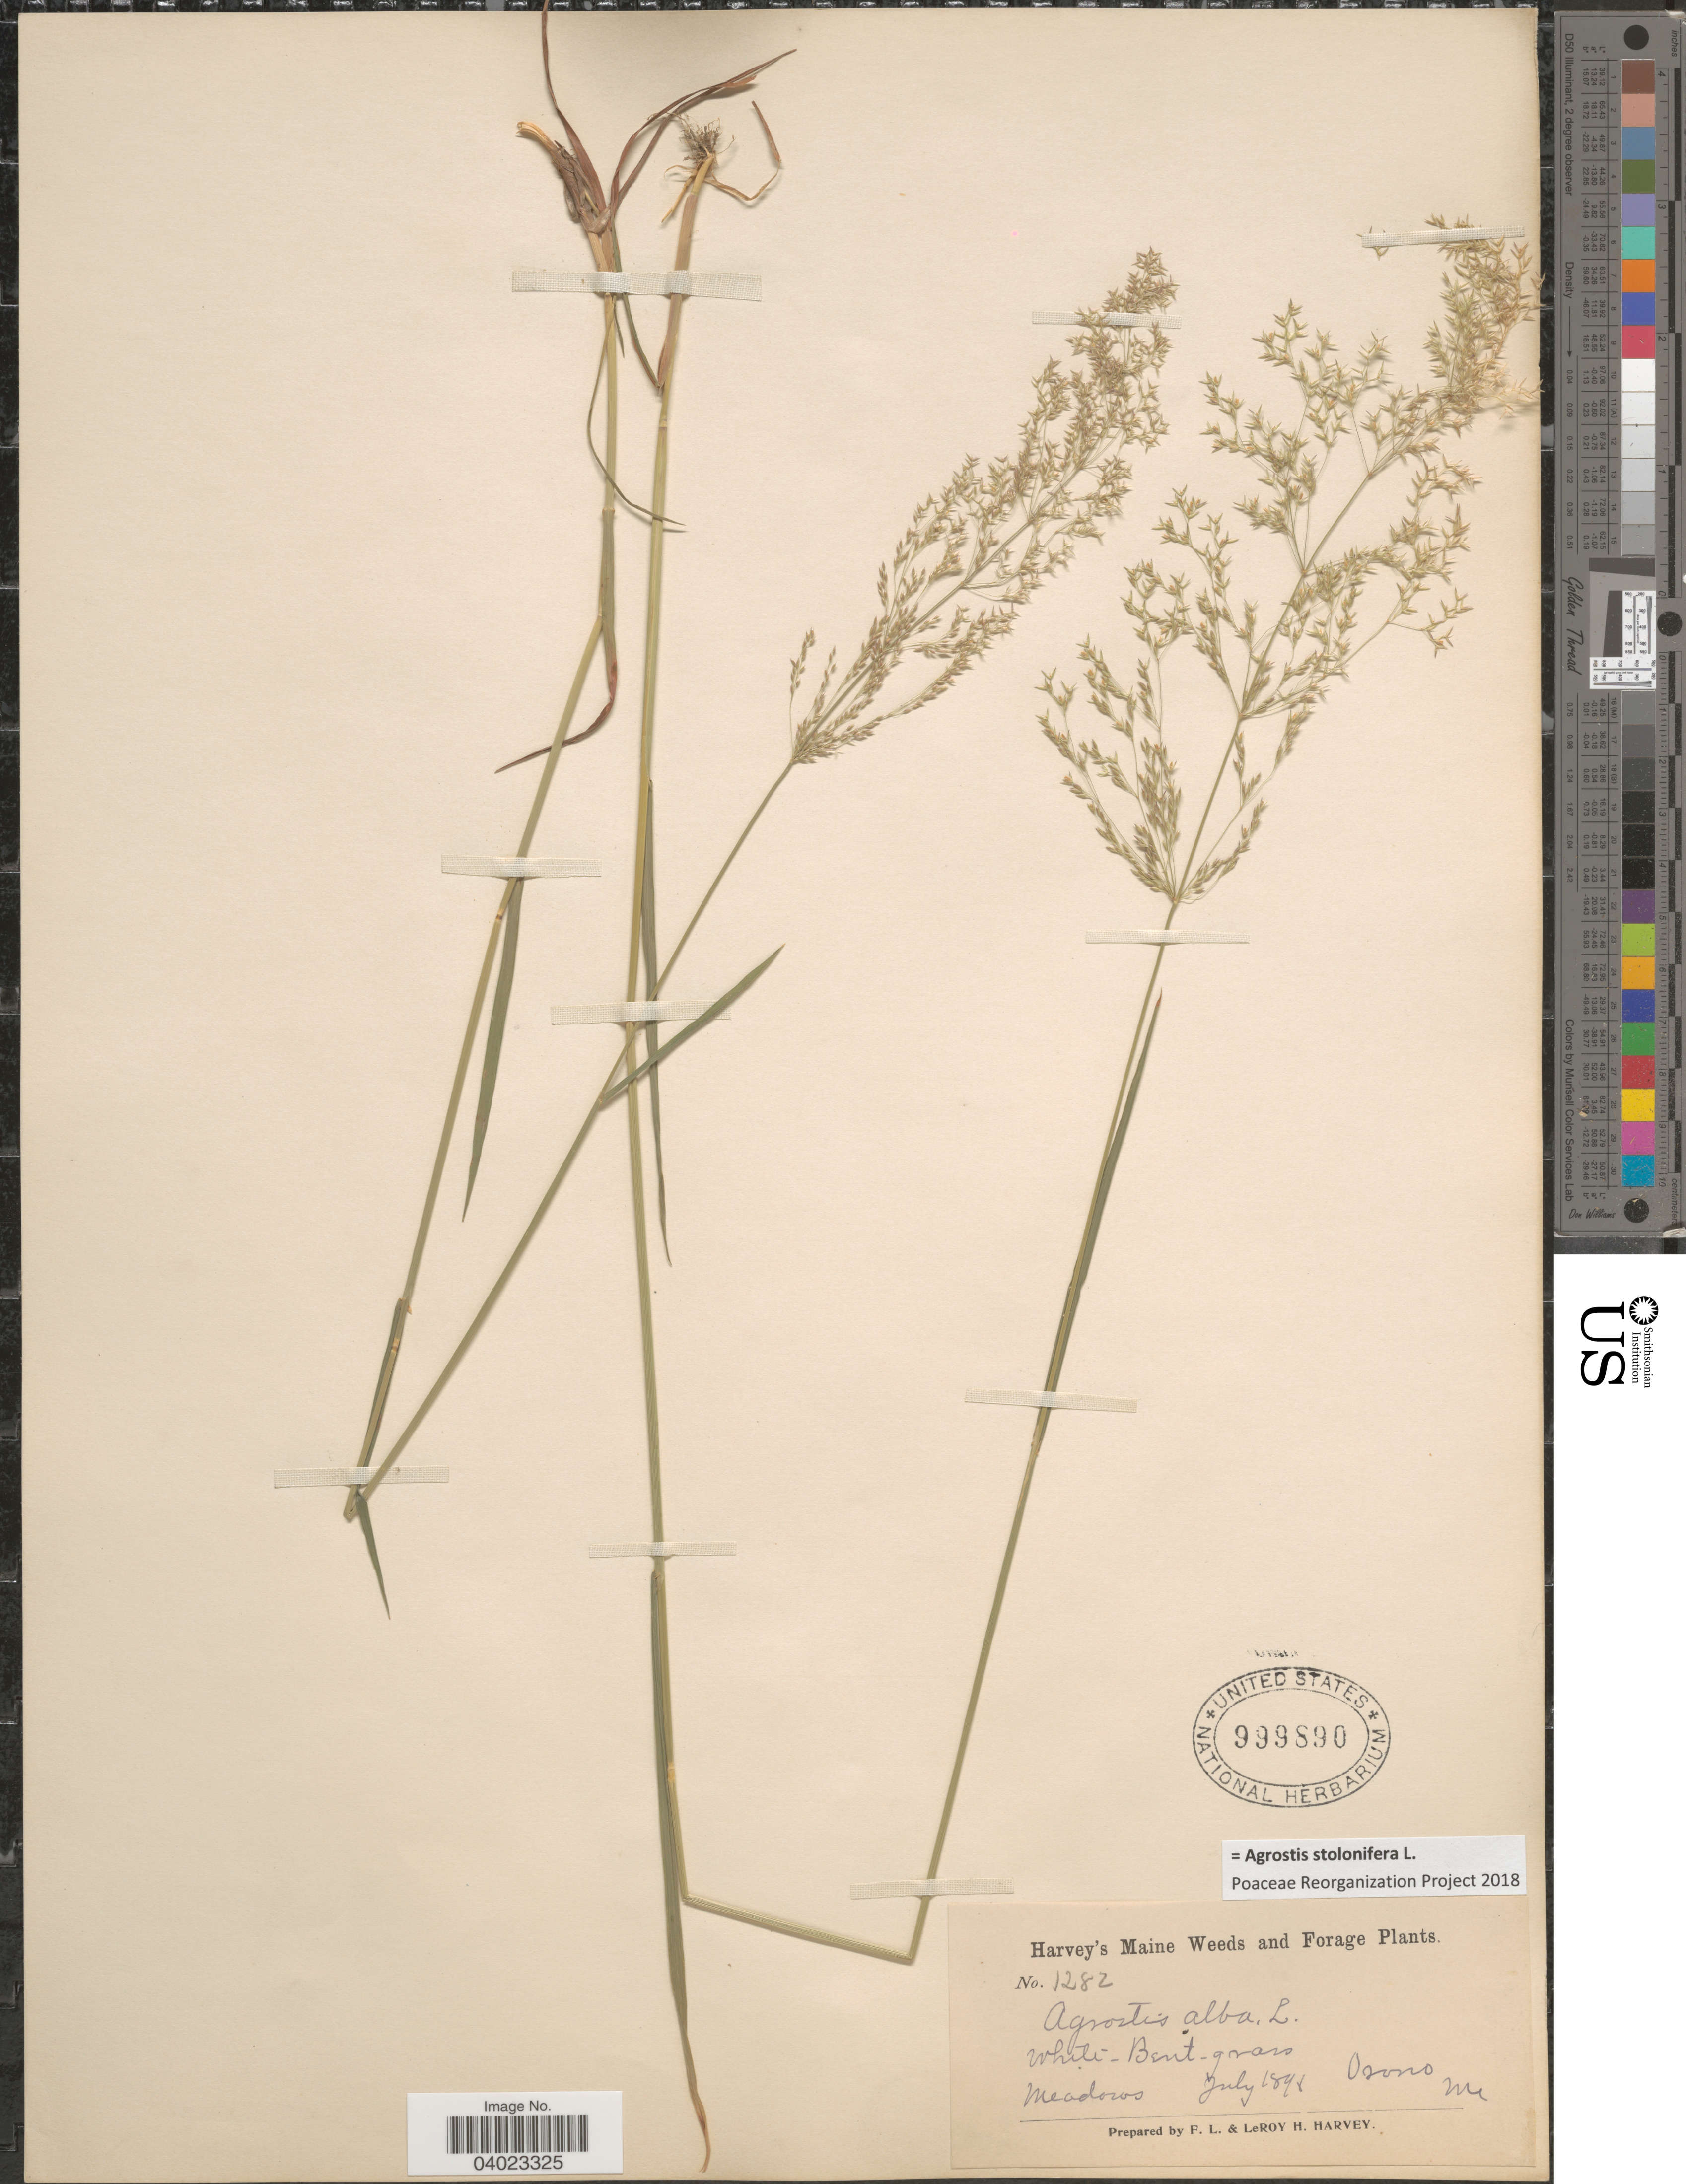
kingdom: Plantae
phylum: Tracheophyta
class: Liliopsida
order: Poales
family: Poaceae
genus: Agrostis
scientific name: Agrostis stolonifera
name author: L.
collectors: F. L. Harvey & L. H. Harvey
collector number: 1282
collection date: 1891-07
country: United States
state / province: Maine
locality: Orono.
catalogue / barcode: US 999890